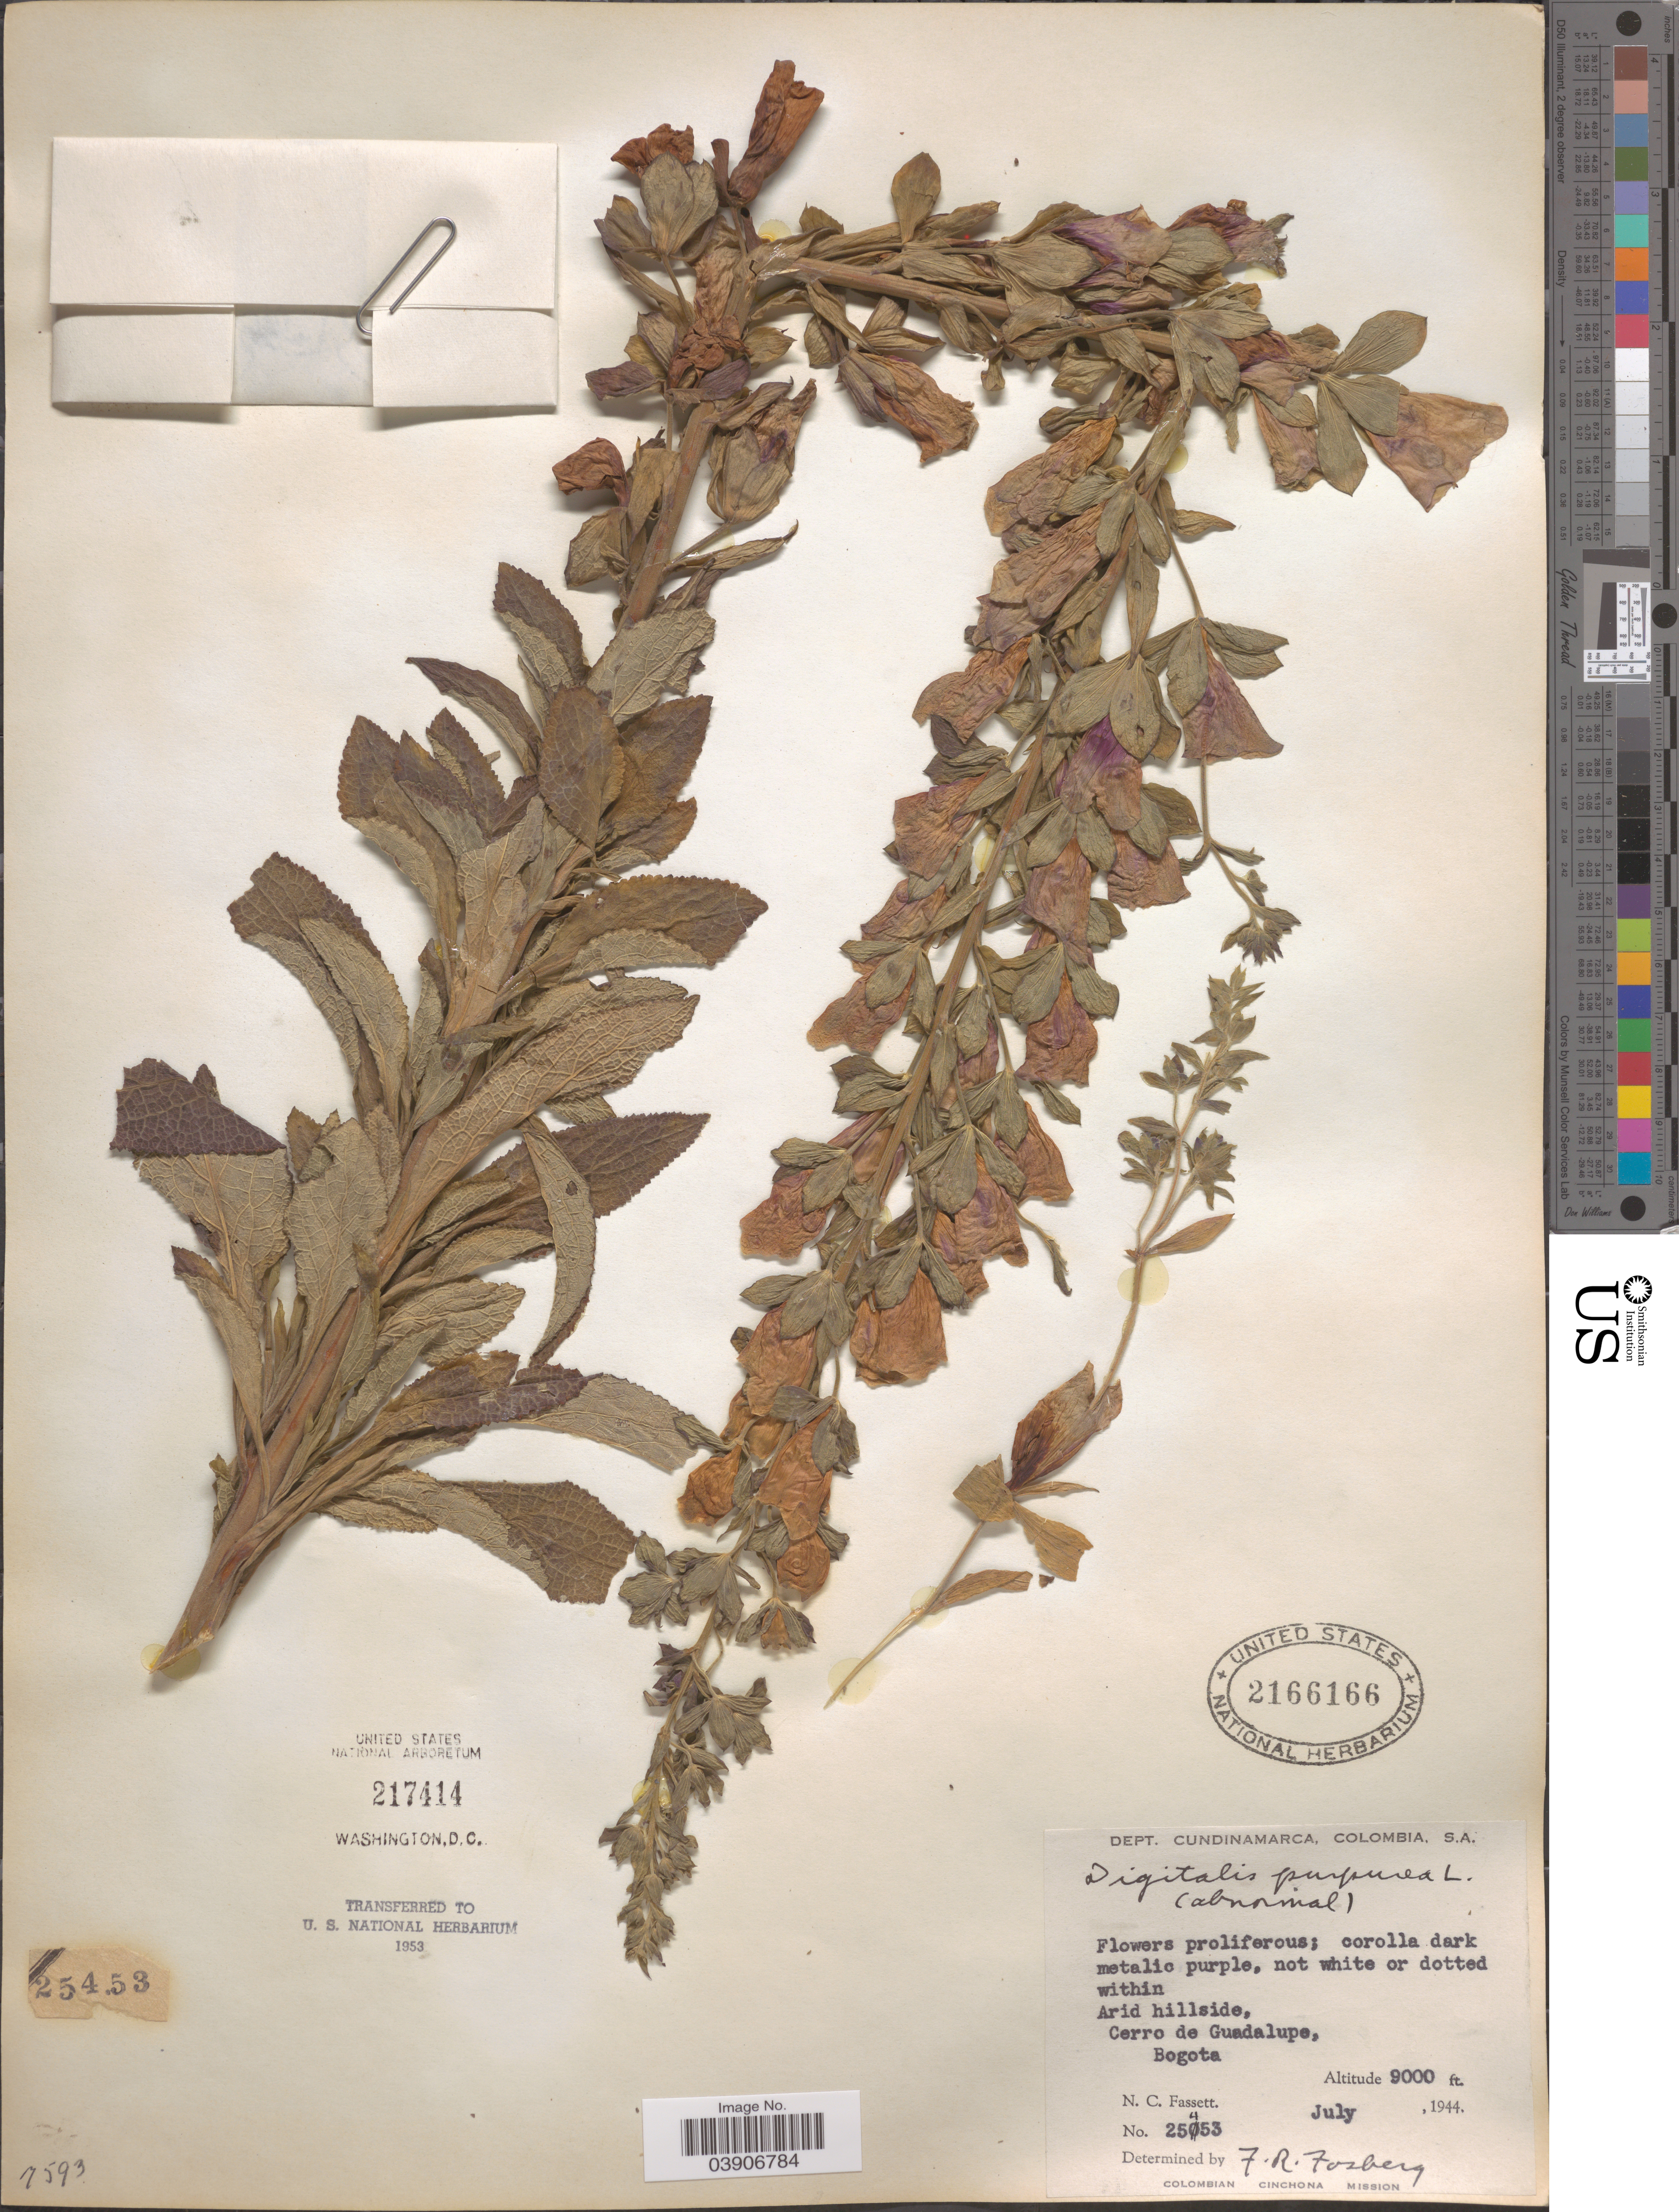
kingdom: Plantae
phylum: Tracheophyta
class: Magnoliopsida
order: Lamiales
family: Plantaginaceae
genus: Digitalis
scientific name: Digitalis purpurea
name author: L.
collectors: N. C. Fassett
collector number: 25453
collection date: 1944-07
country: Colombia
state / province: Cundinamarca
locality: Dept. Cundinamarca. Cerro de Guadalupe, Bogota.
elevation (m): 2743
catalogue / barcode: US 2166166